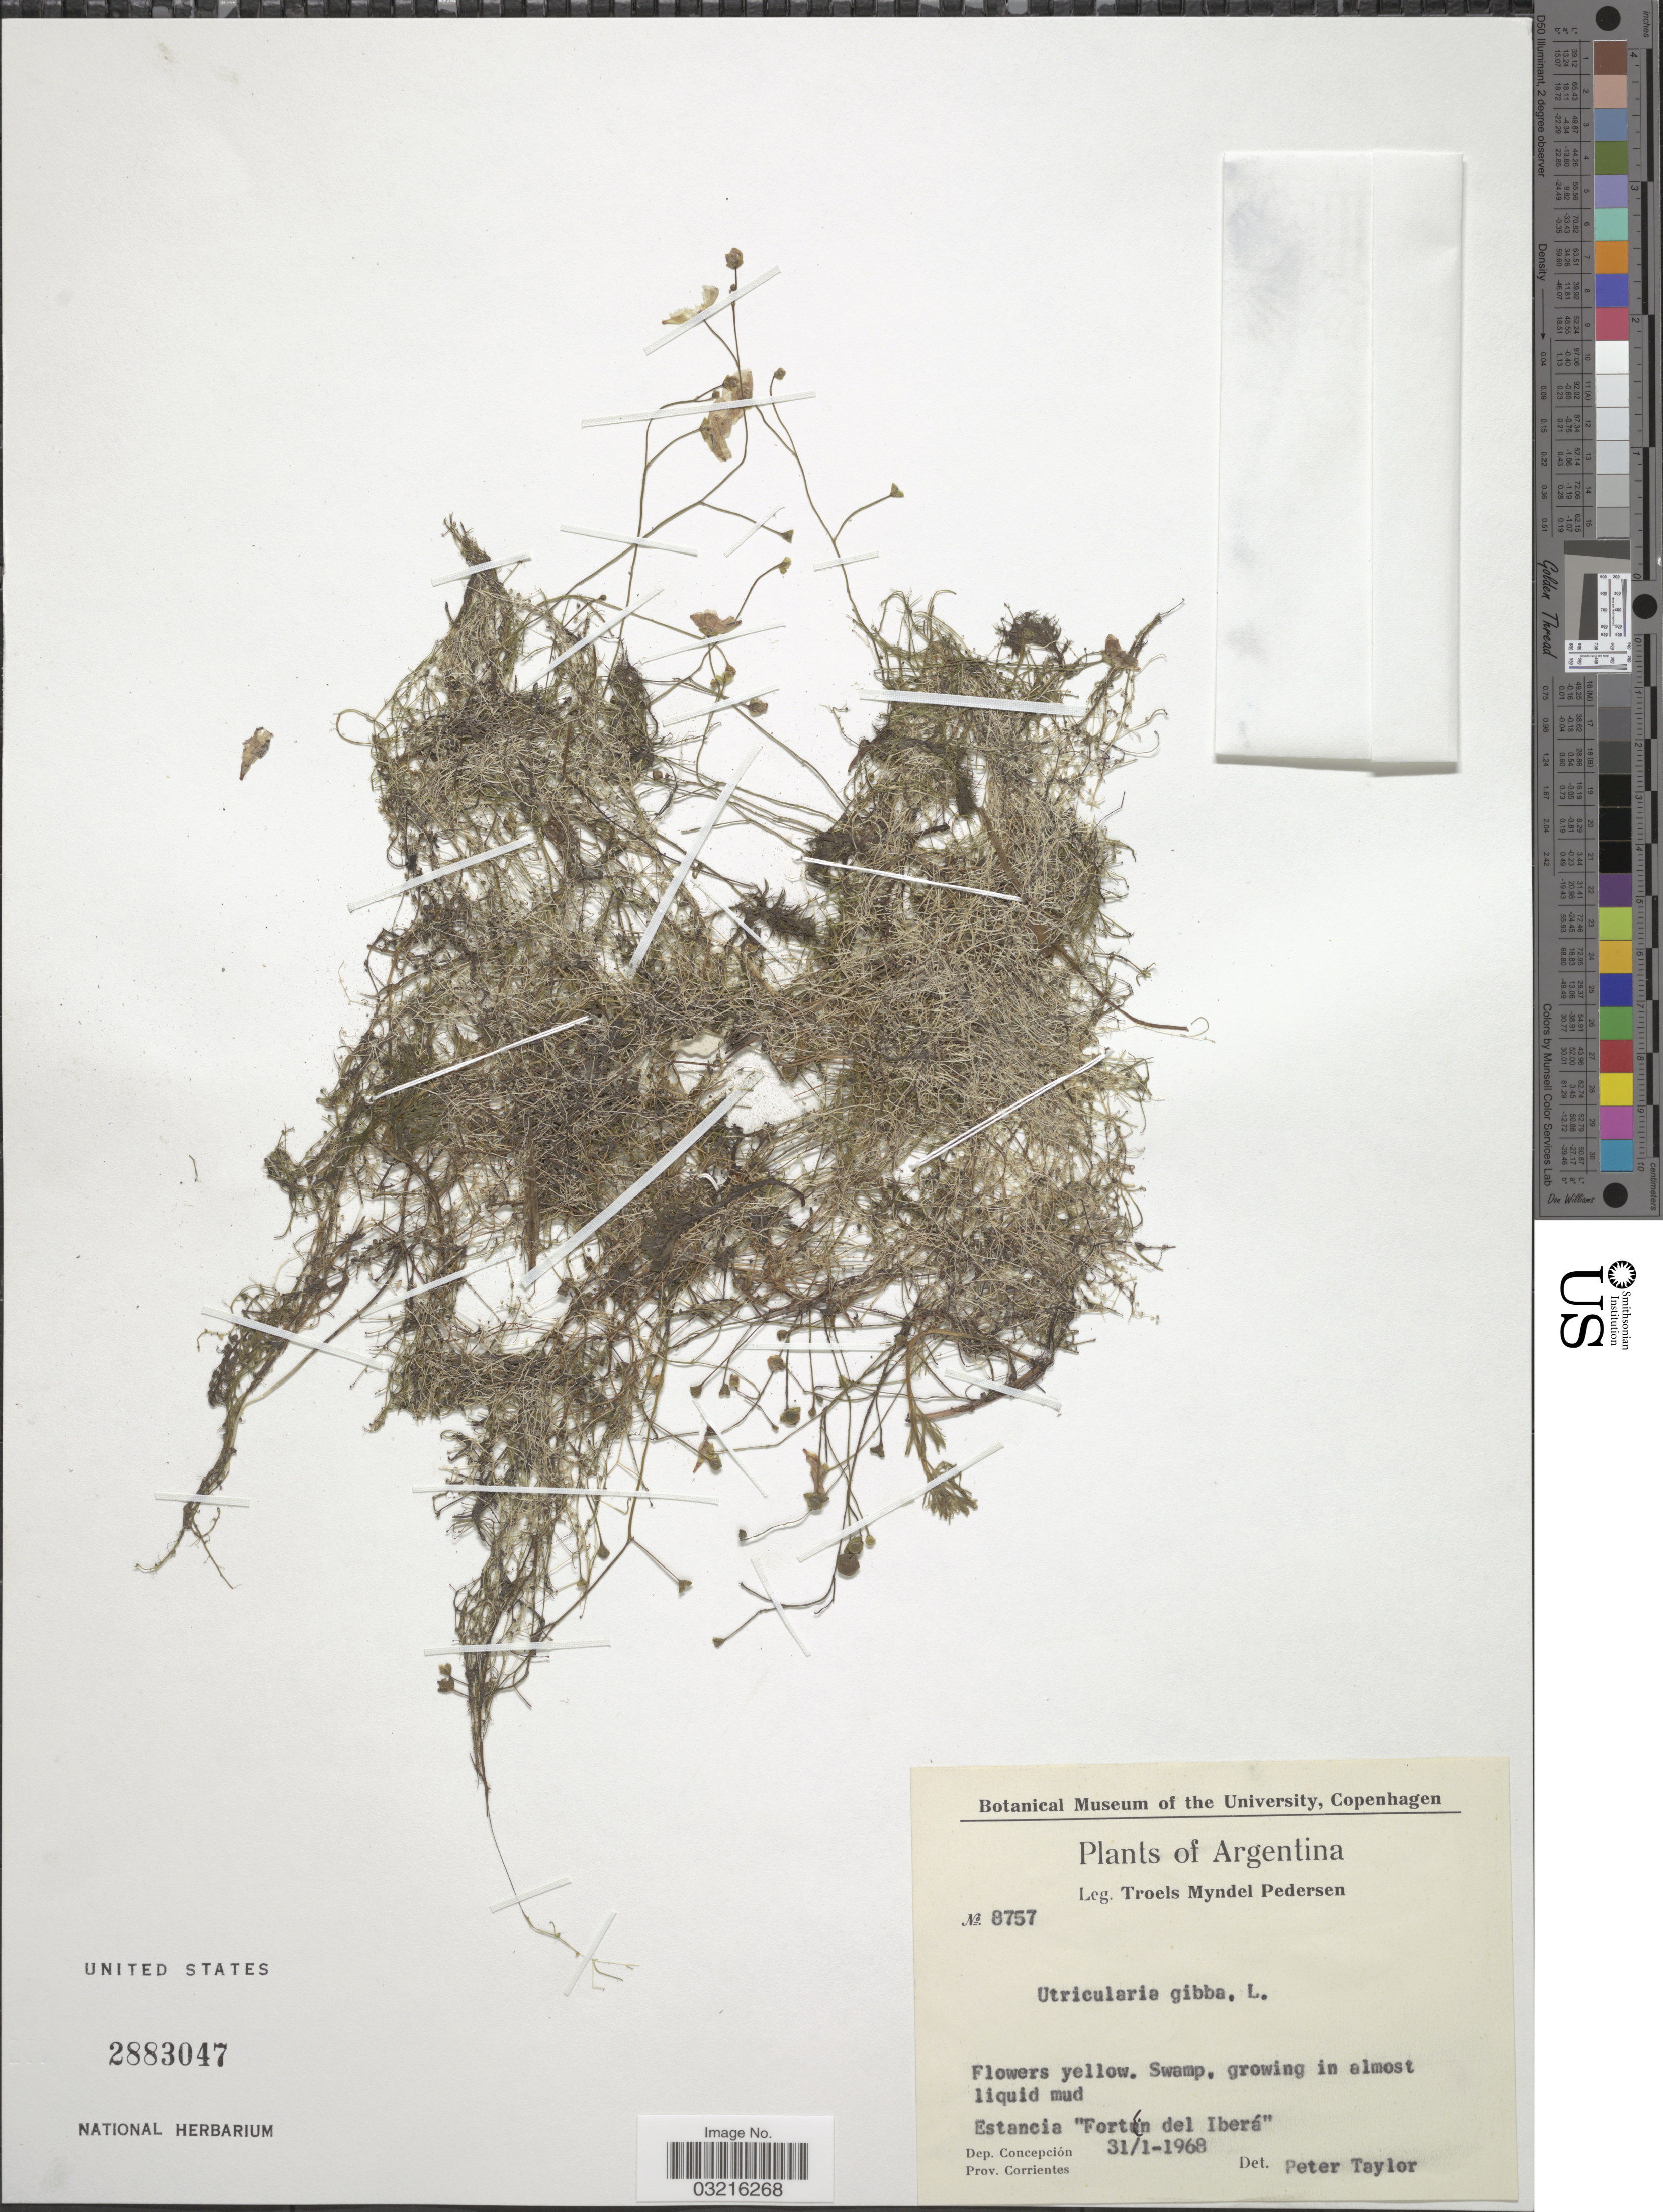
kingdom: Plantae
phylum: Tracheophyta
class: Magnoliopsida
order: Lamiales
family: Lentibulariaceae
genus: Utricularia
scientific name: Utricularia gibba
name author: L.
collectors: T. Pederson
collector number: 8757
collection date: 1968-01-31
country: Argentina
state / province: Corrientes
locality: Estancia "Fortin del Iberá", Dep. Concepción.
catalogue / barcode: US 2883047